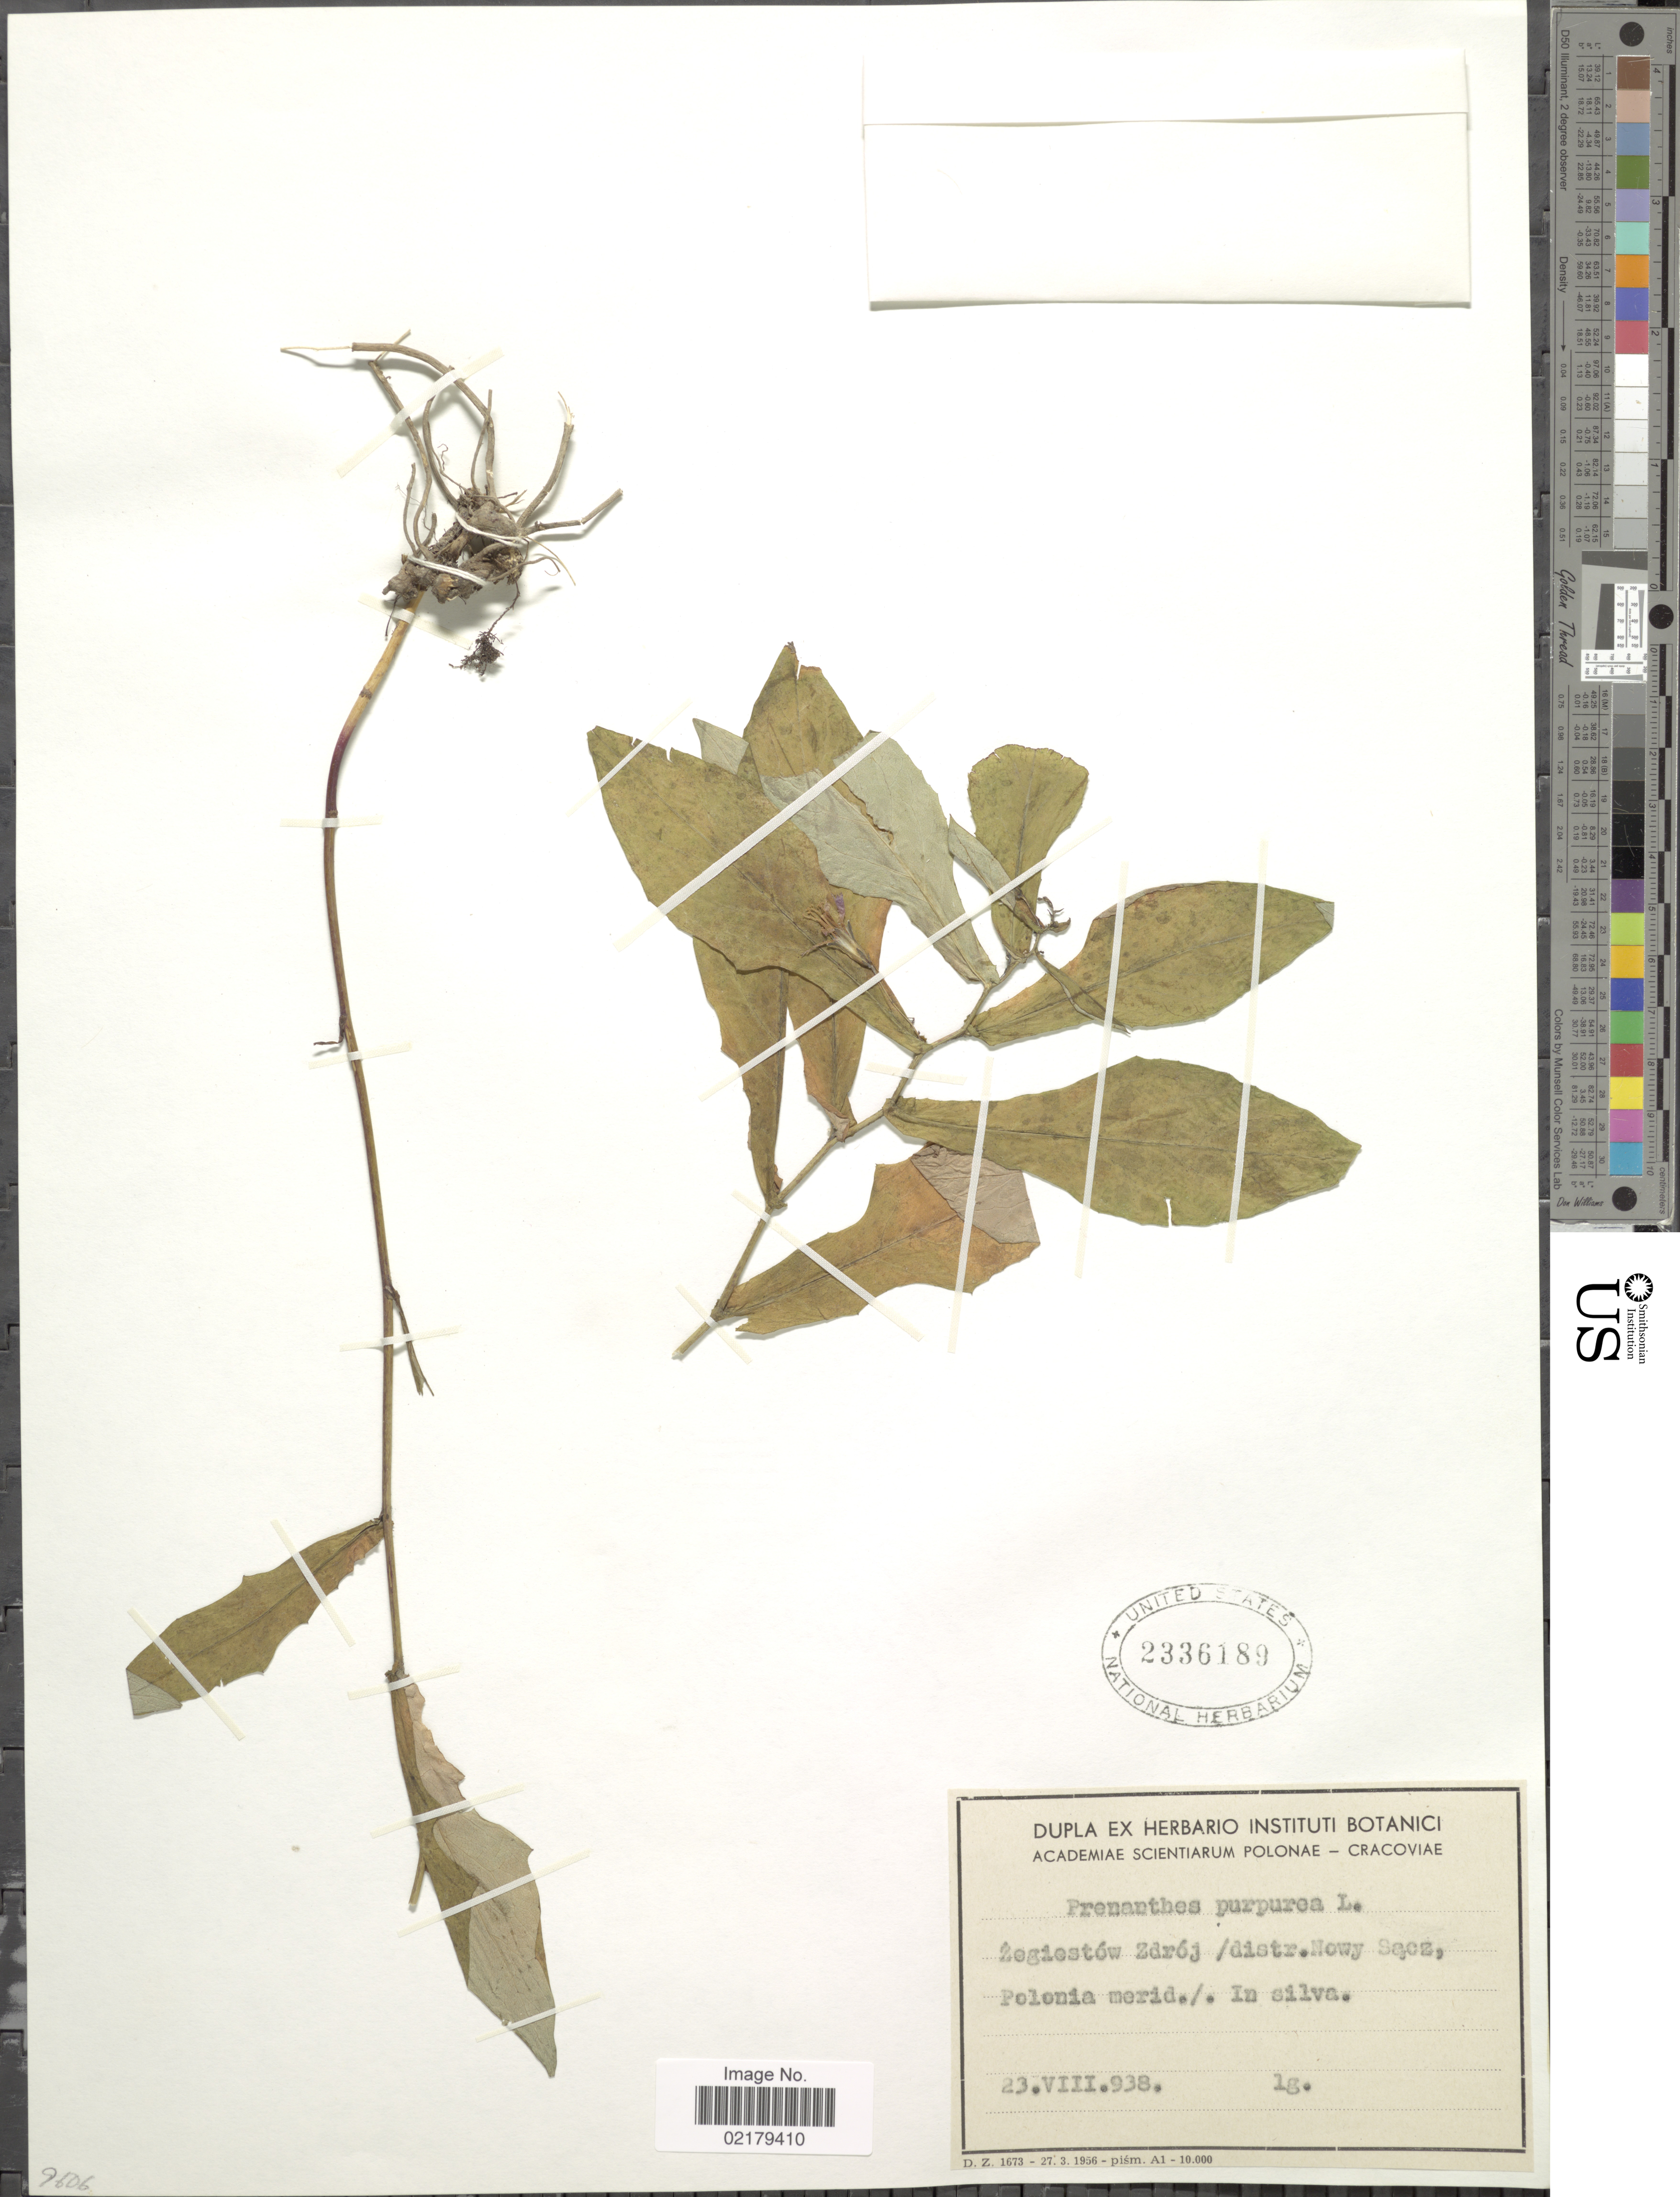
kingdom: Plantae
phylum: Tracheophyta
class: Magnoliopsida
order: Asterales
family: Asteraceae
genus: Prenanthes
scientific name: Prenanthes purpurea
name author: L.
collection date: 1938-08-23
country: Poland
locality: Zegiestów Zdrój/ distr.Nowy Sacz, Polonia merid./ In silva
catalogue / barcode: US 2336189